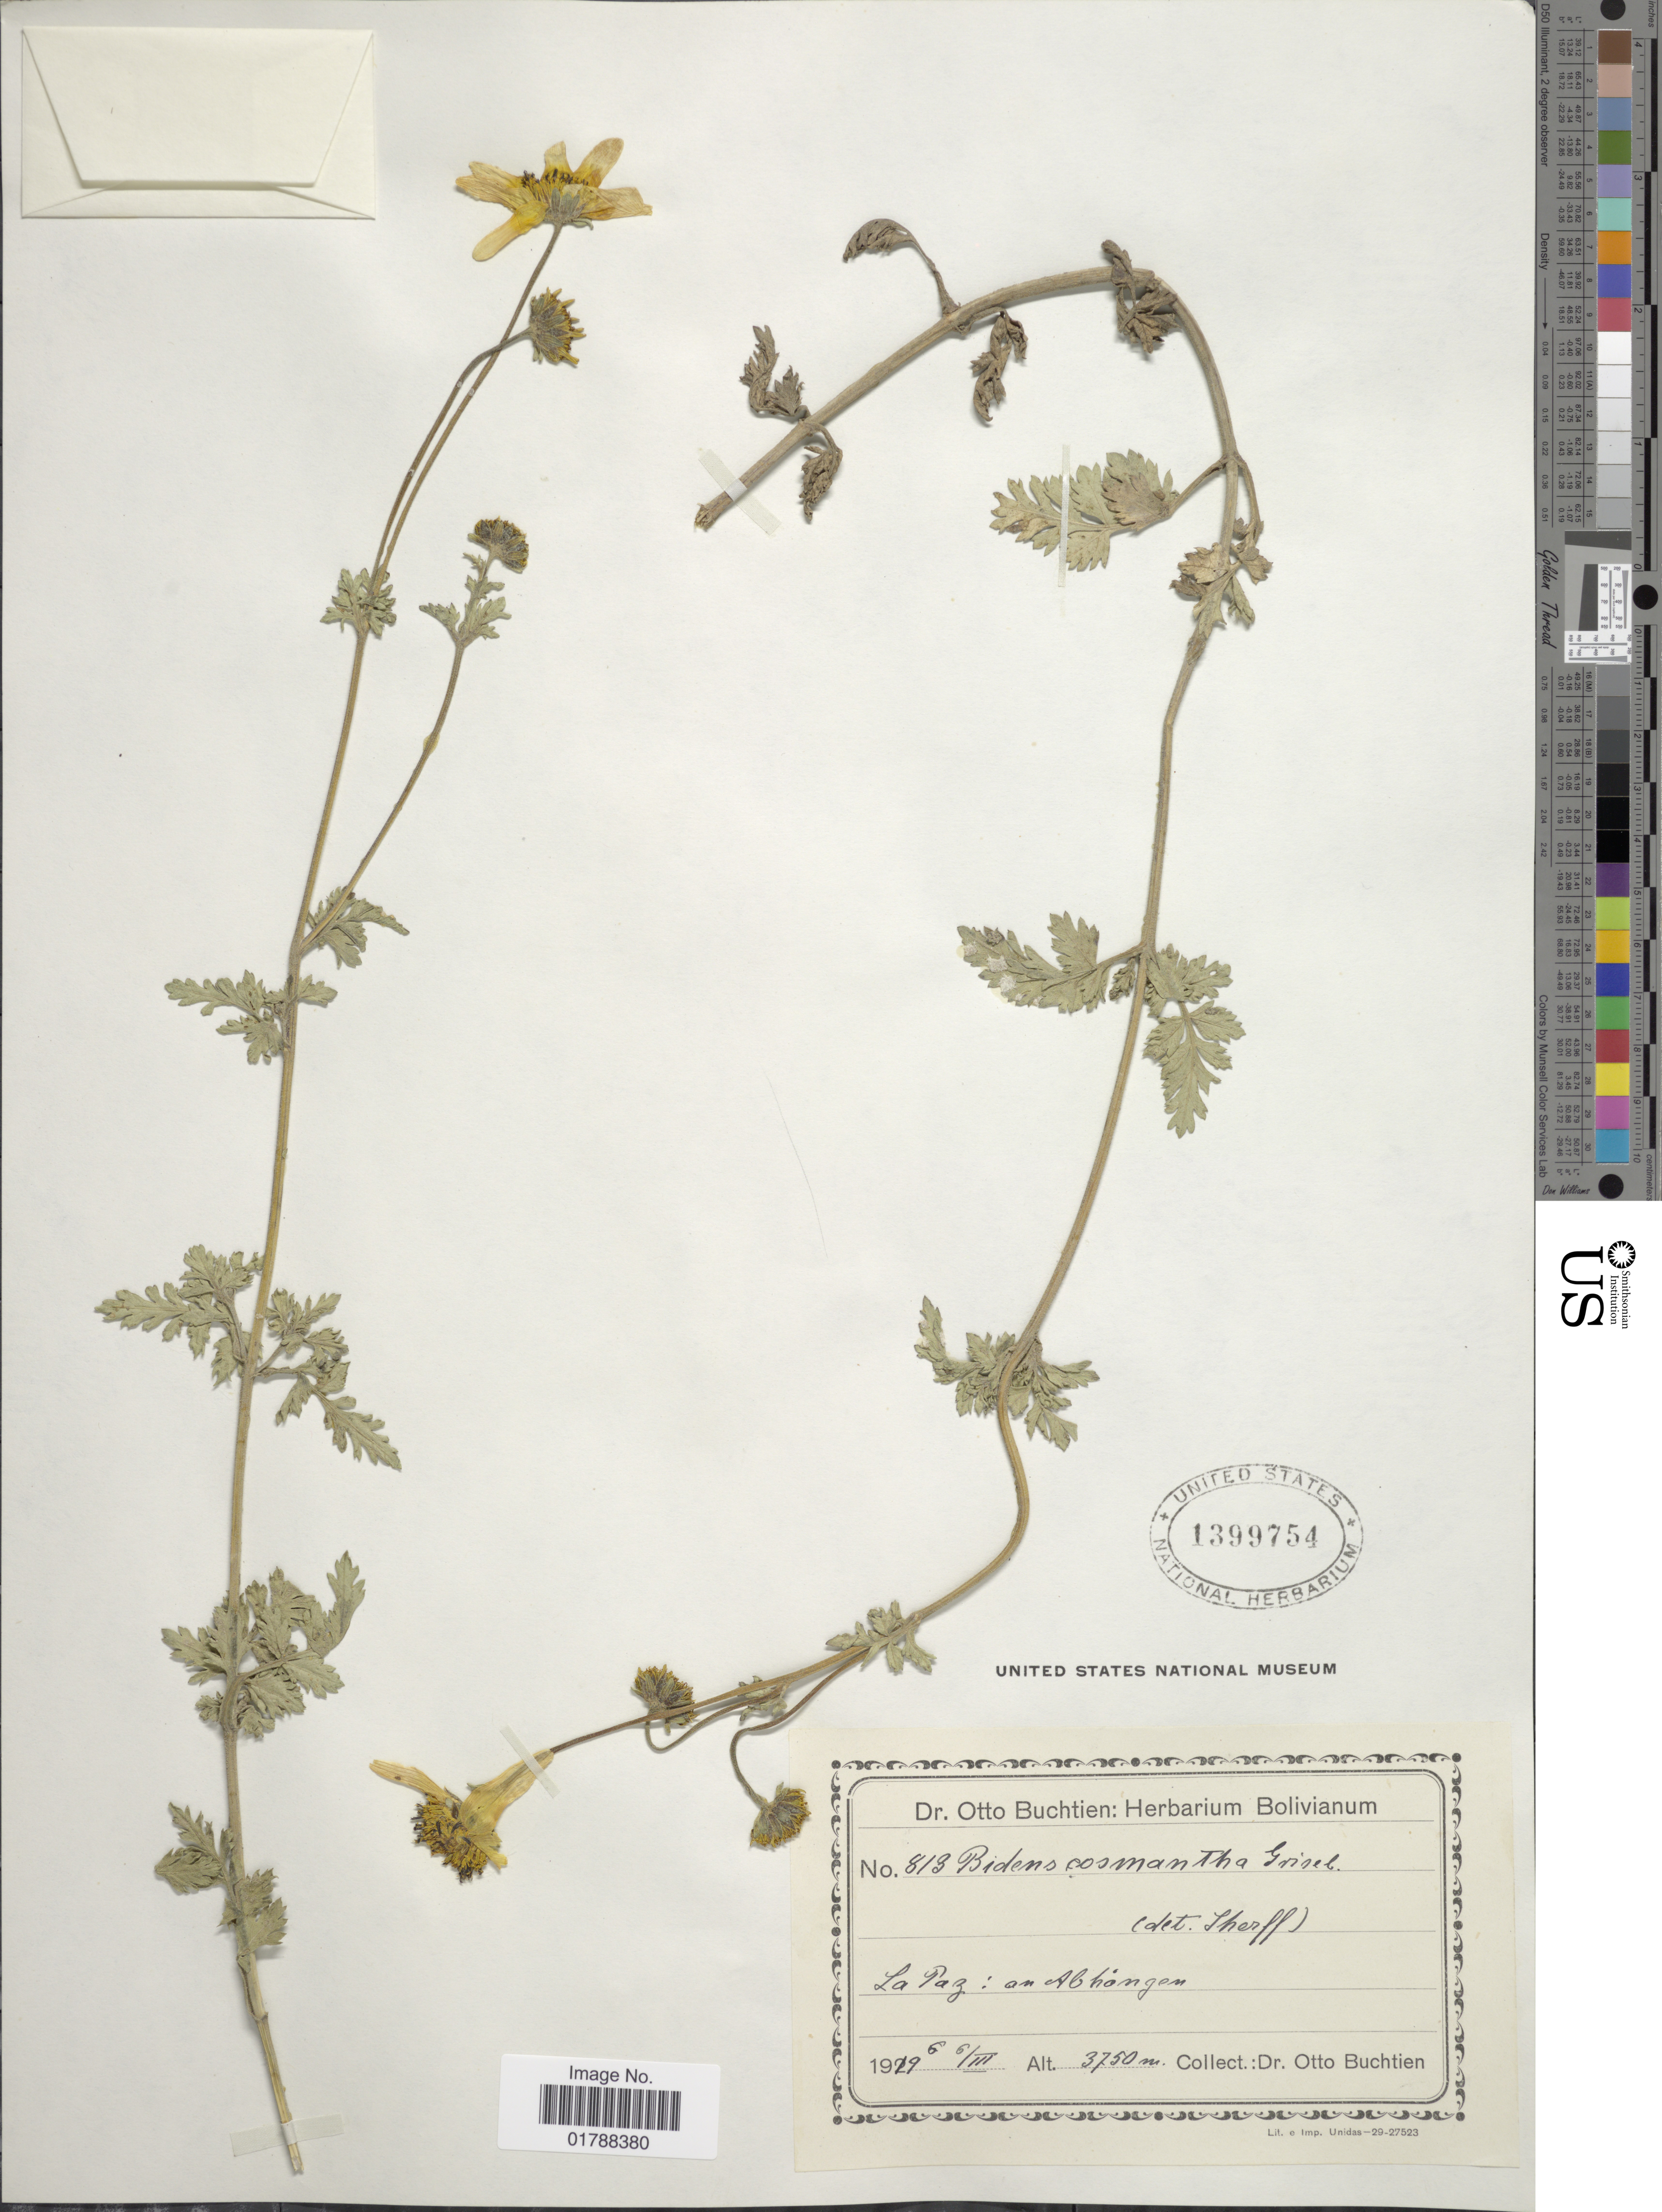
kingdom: Plantae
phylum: Tracheophyta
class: Magnoliopsida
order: Asterales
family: Asteraceae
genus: Bidens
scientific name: Bidens cosmantha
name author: Griseb.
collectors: O. Buchtien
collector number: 813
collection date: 1919-03-06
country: Bolivia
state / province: La Paz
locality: An Abhongen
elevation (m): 3750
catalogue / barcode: US 1399754